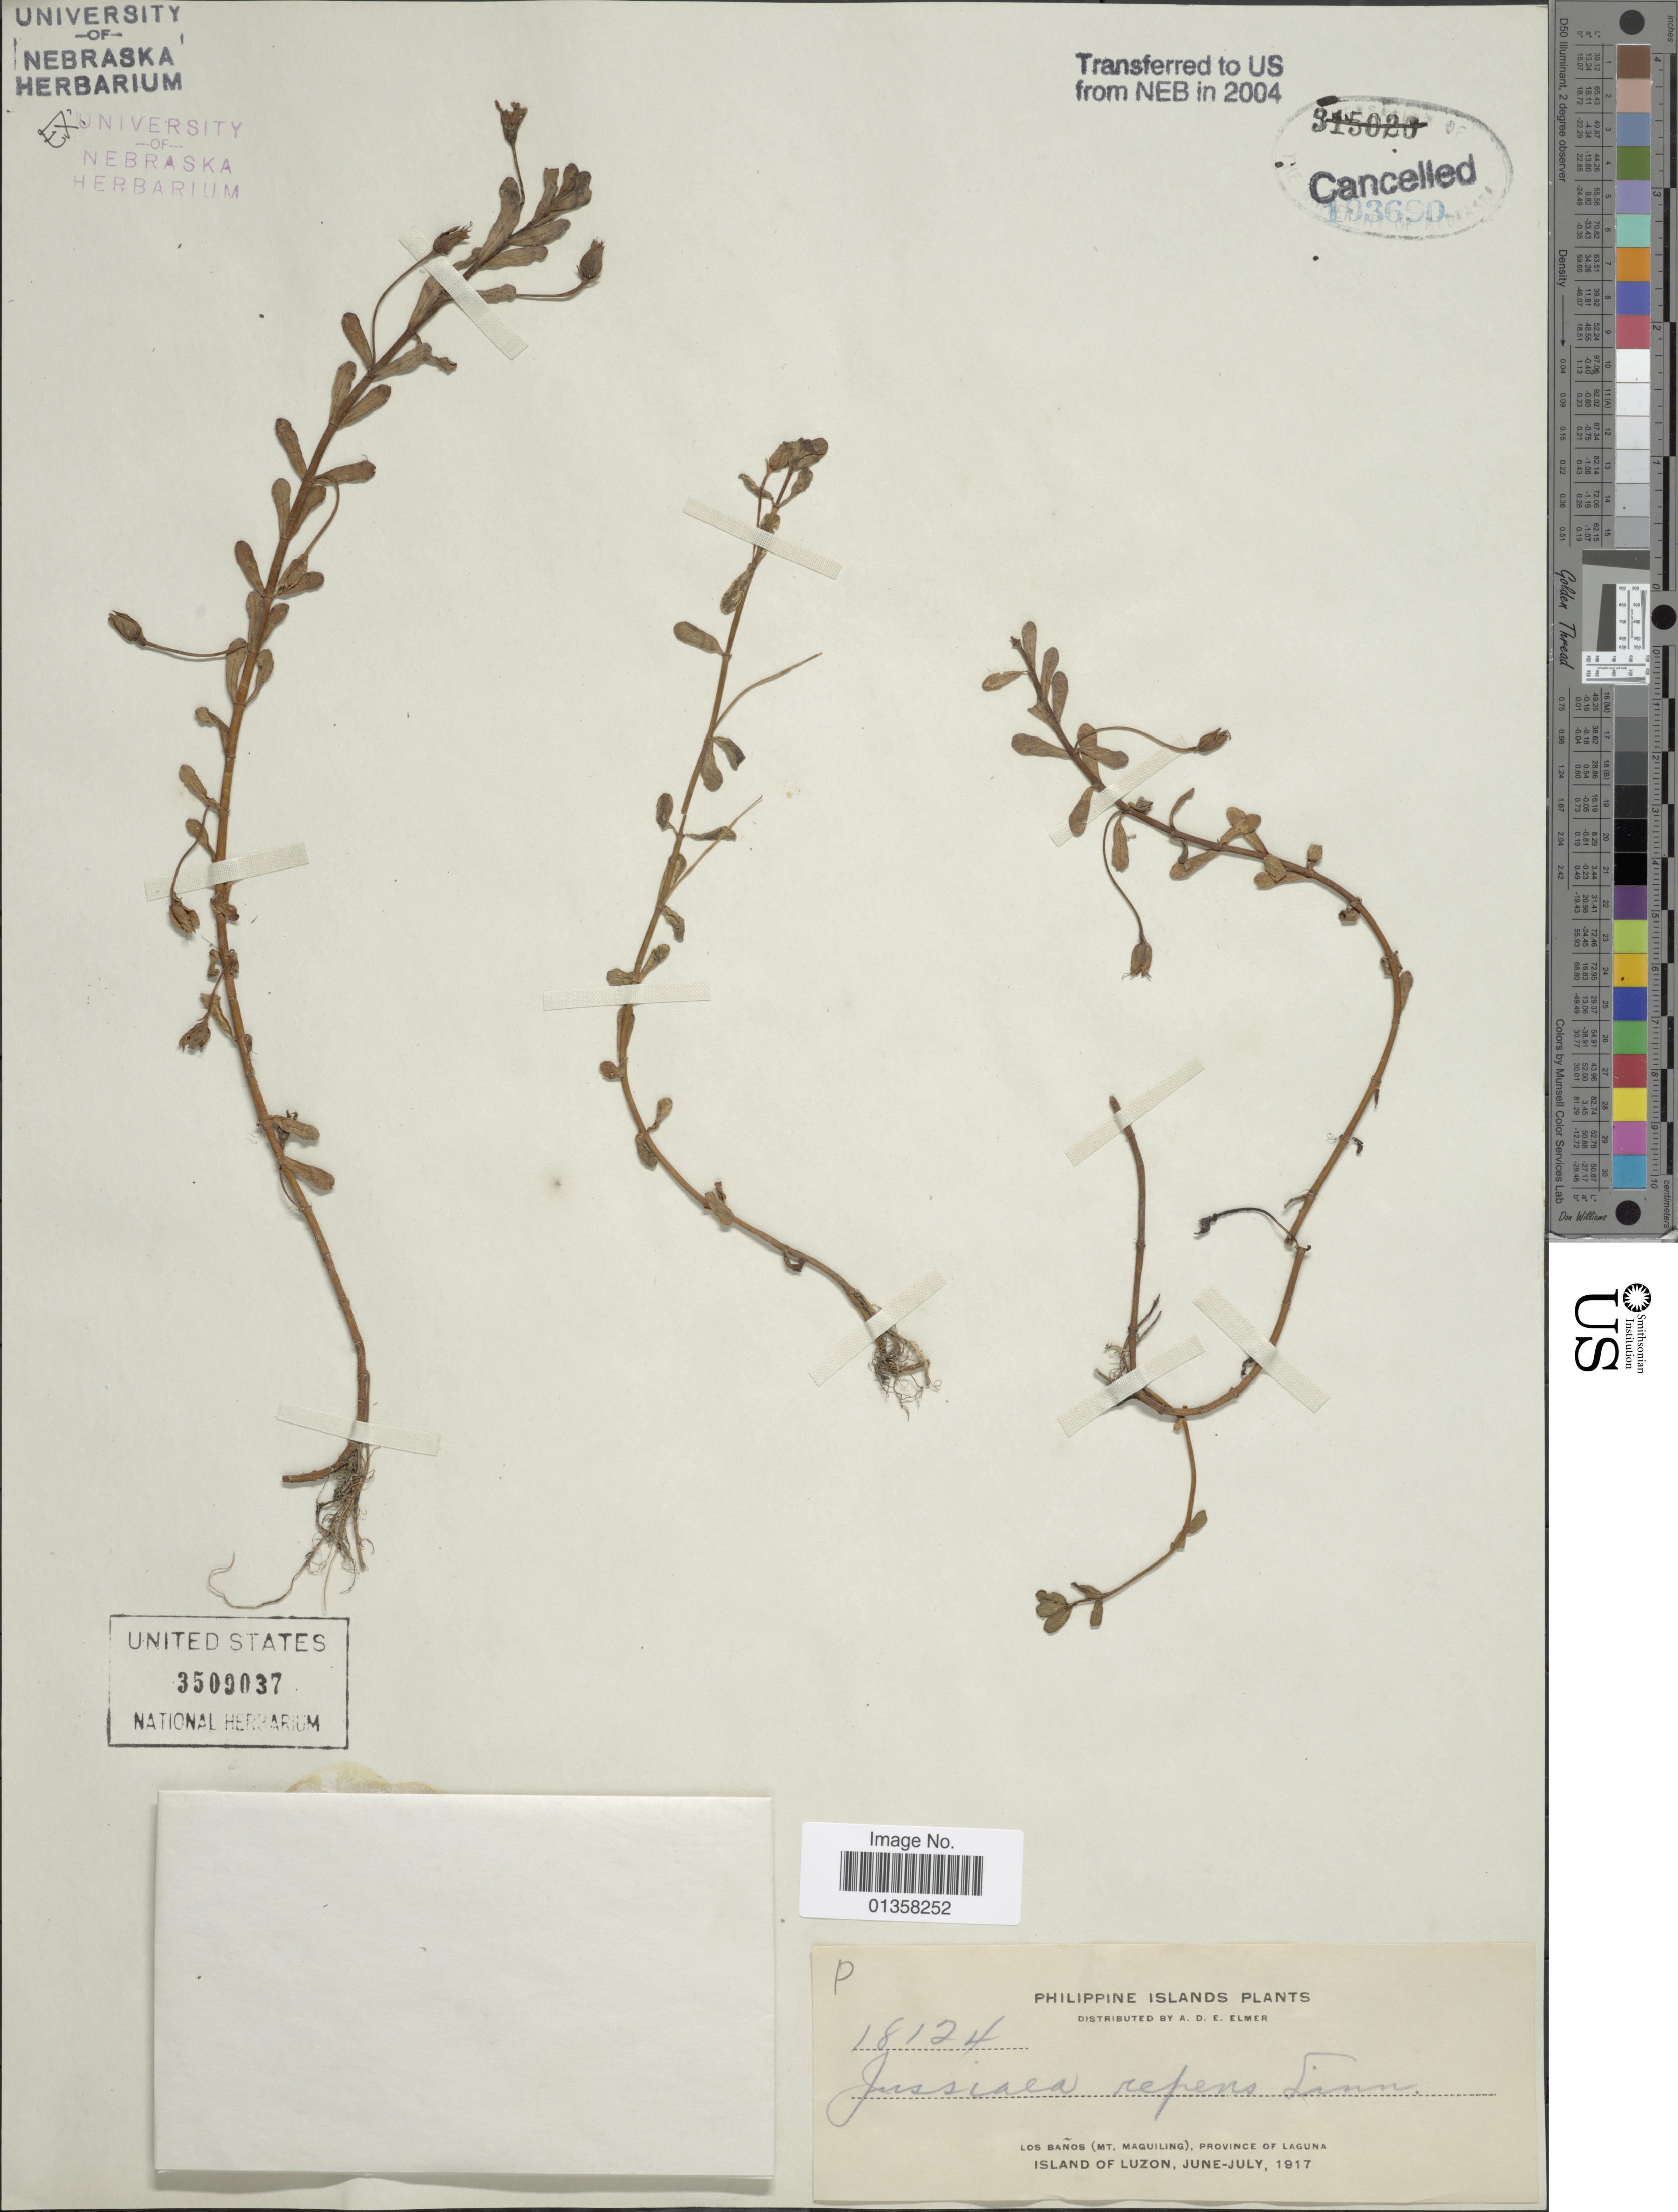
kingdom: Plantae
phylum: Tracheophyta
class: Magnoliopsida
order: Myrtales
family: Onagraceae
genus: Ludwigia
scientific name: Ludwigia adscendens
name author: (L.) H. Hara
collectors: A. D. E. Elmer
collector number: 18124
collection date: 1917-06/1917-07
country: Philippines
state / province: Central Luzon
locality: Philippine Islands, Los Baños (Mt. Maquiling), province of Laguna, Island of Luzon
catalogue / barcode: US 3509037